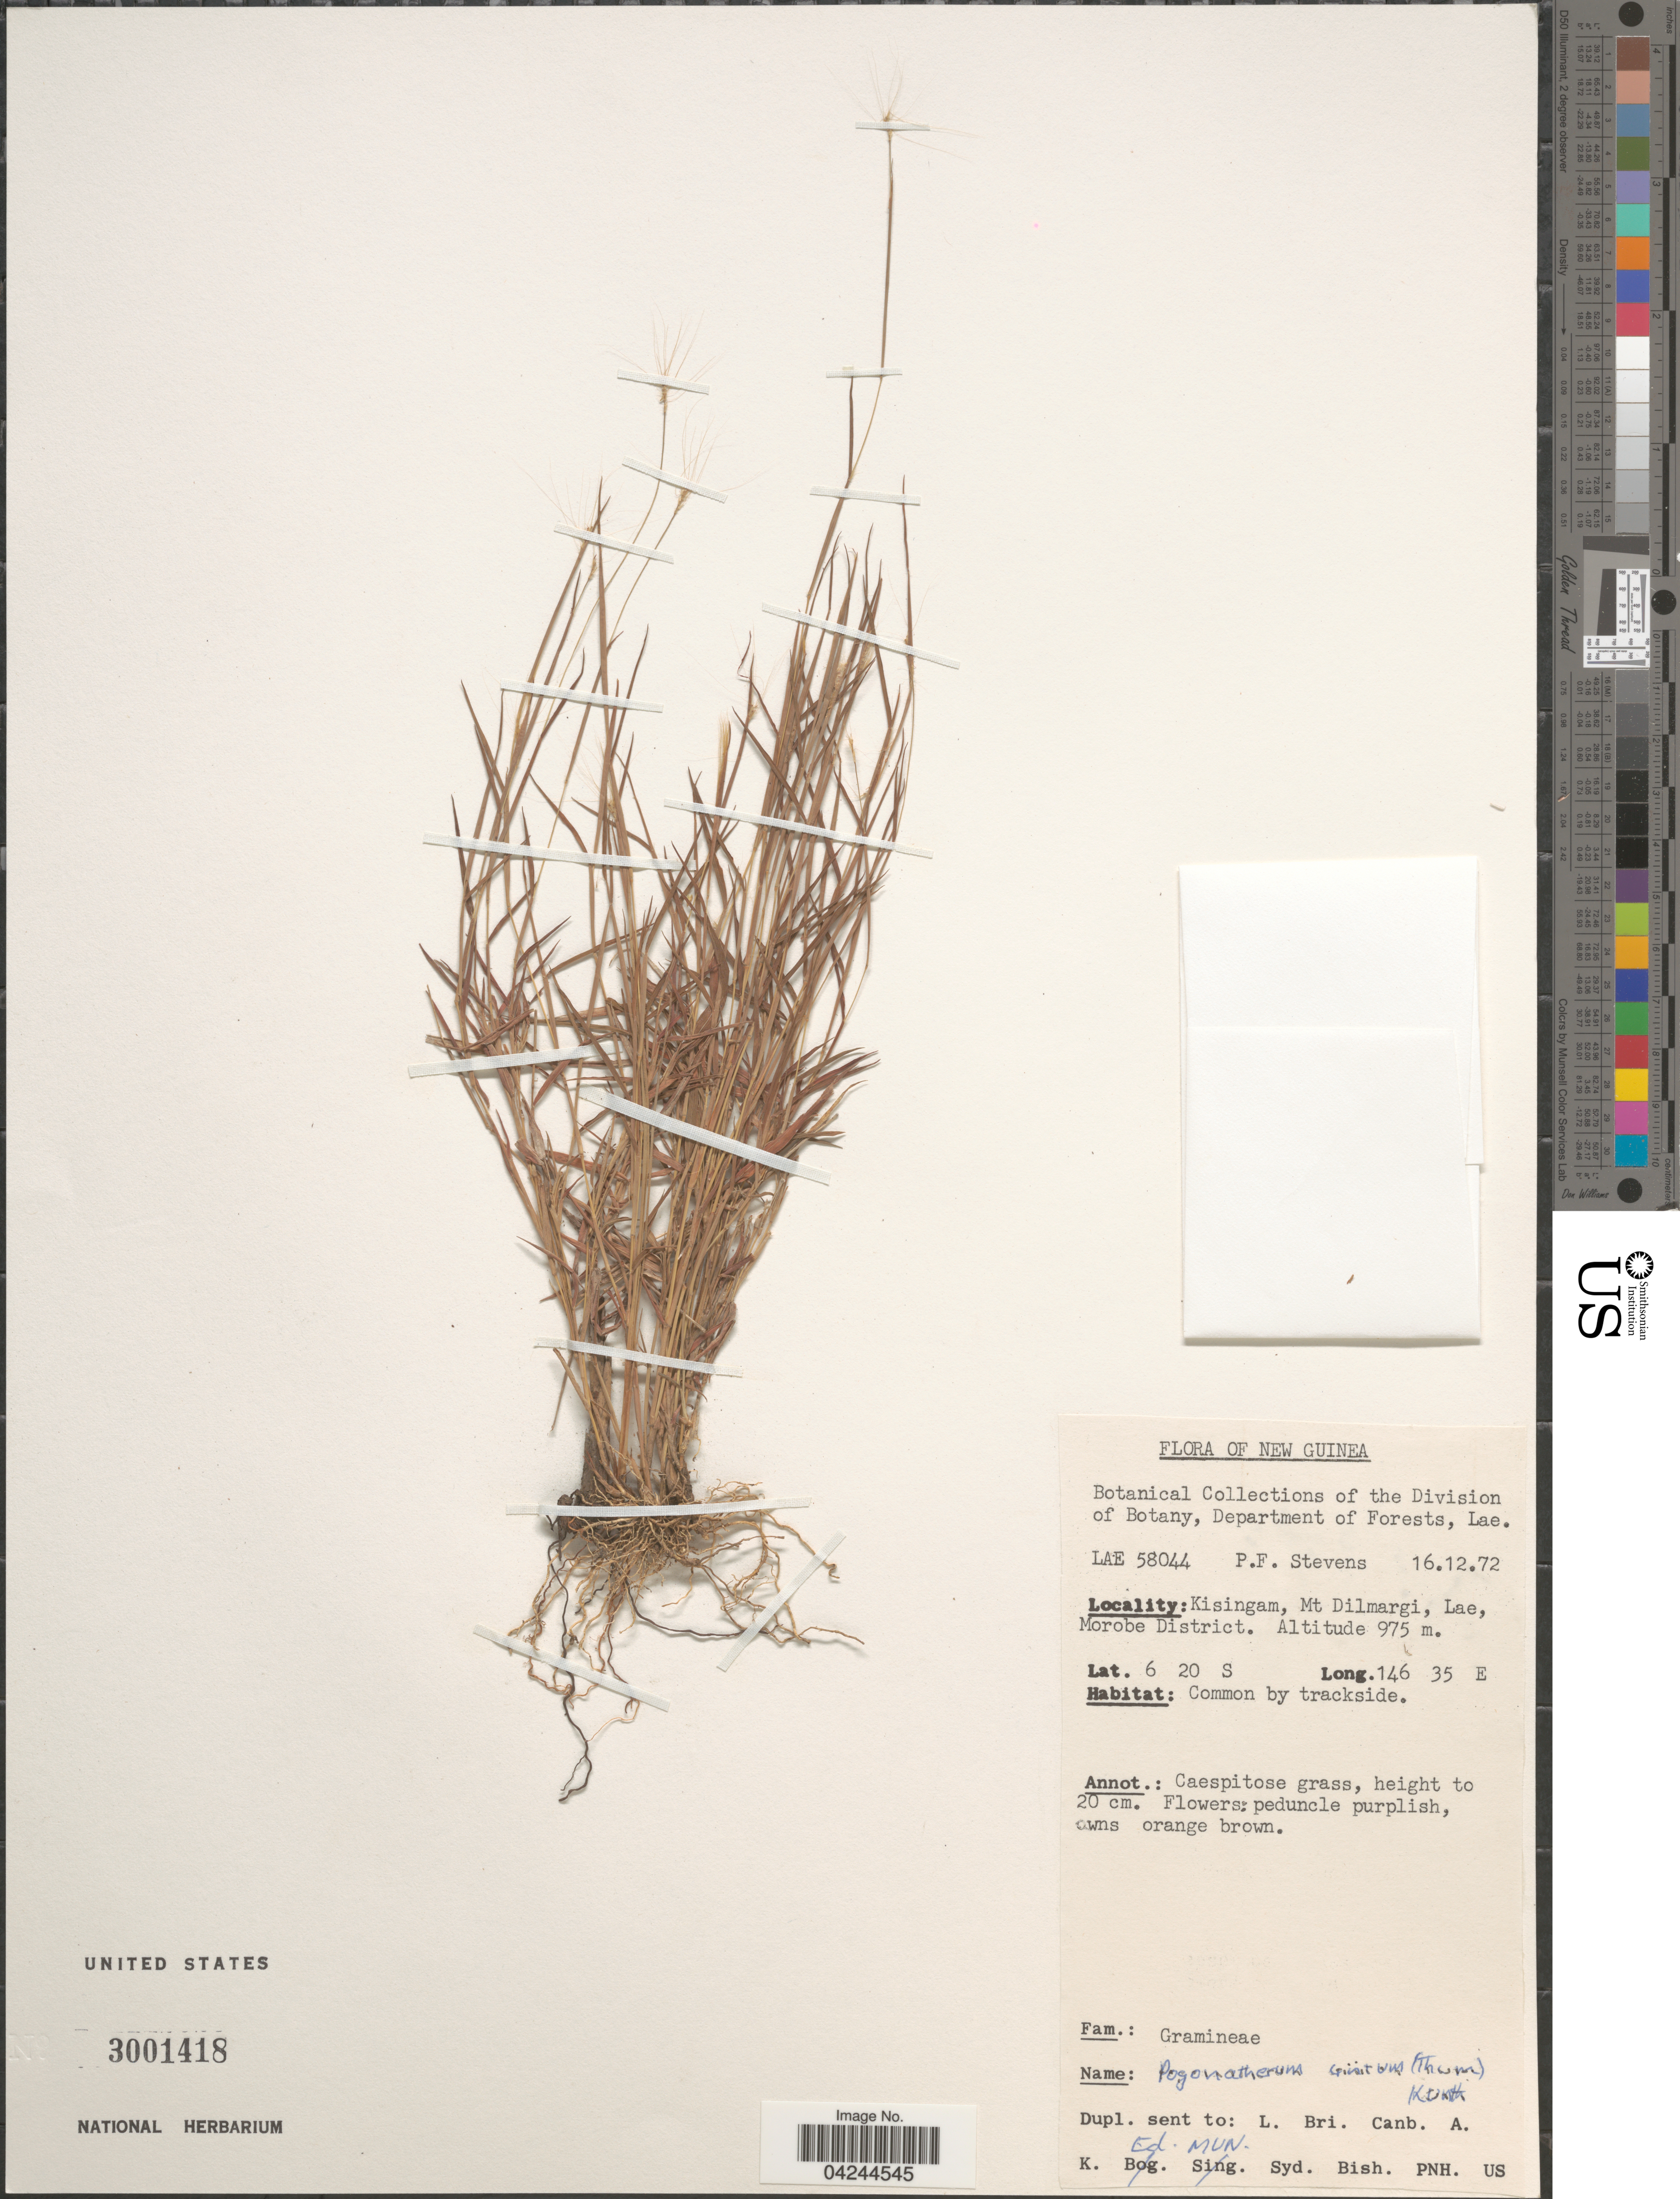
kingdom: Plantae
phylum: Tracheophyta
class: Liliopsida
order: Poales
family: Poaceae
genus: Pogonatherum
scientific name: Pogonatherum crinitum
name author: (Thunb.) Kunth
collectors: P. F. Stevens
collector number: LAE58044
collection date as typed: Transcribed d/m/y: 16/12/72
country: Papua New Guinea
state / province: Morobe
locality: New Guinea. Kisingam, Mt Dilmargi, Lae, Morobe District.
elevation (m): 975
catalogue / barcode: US 3001418